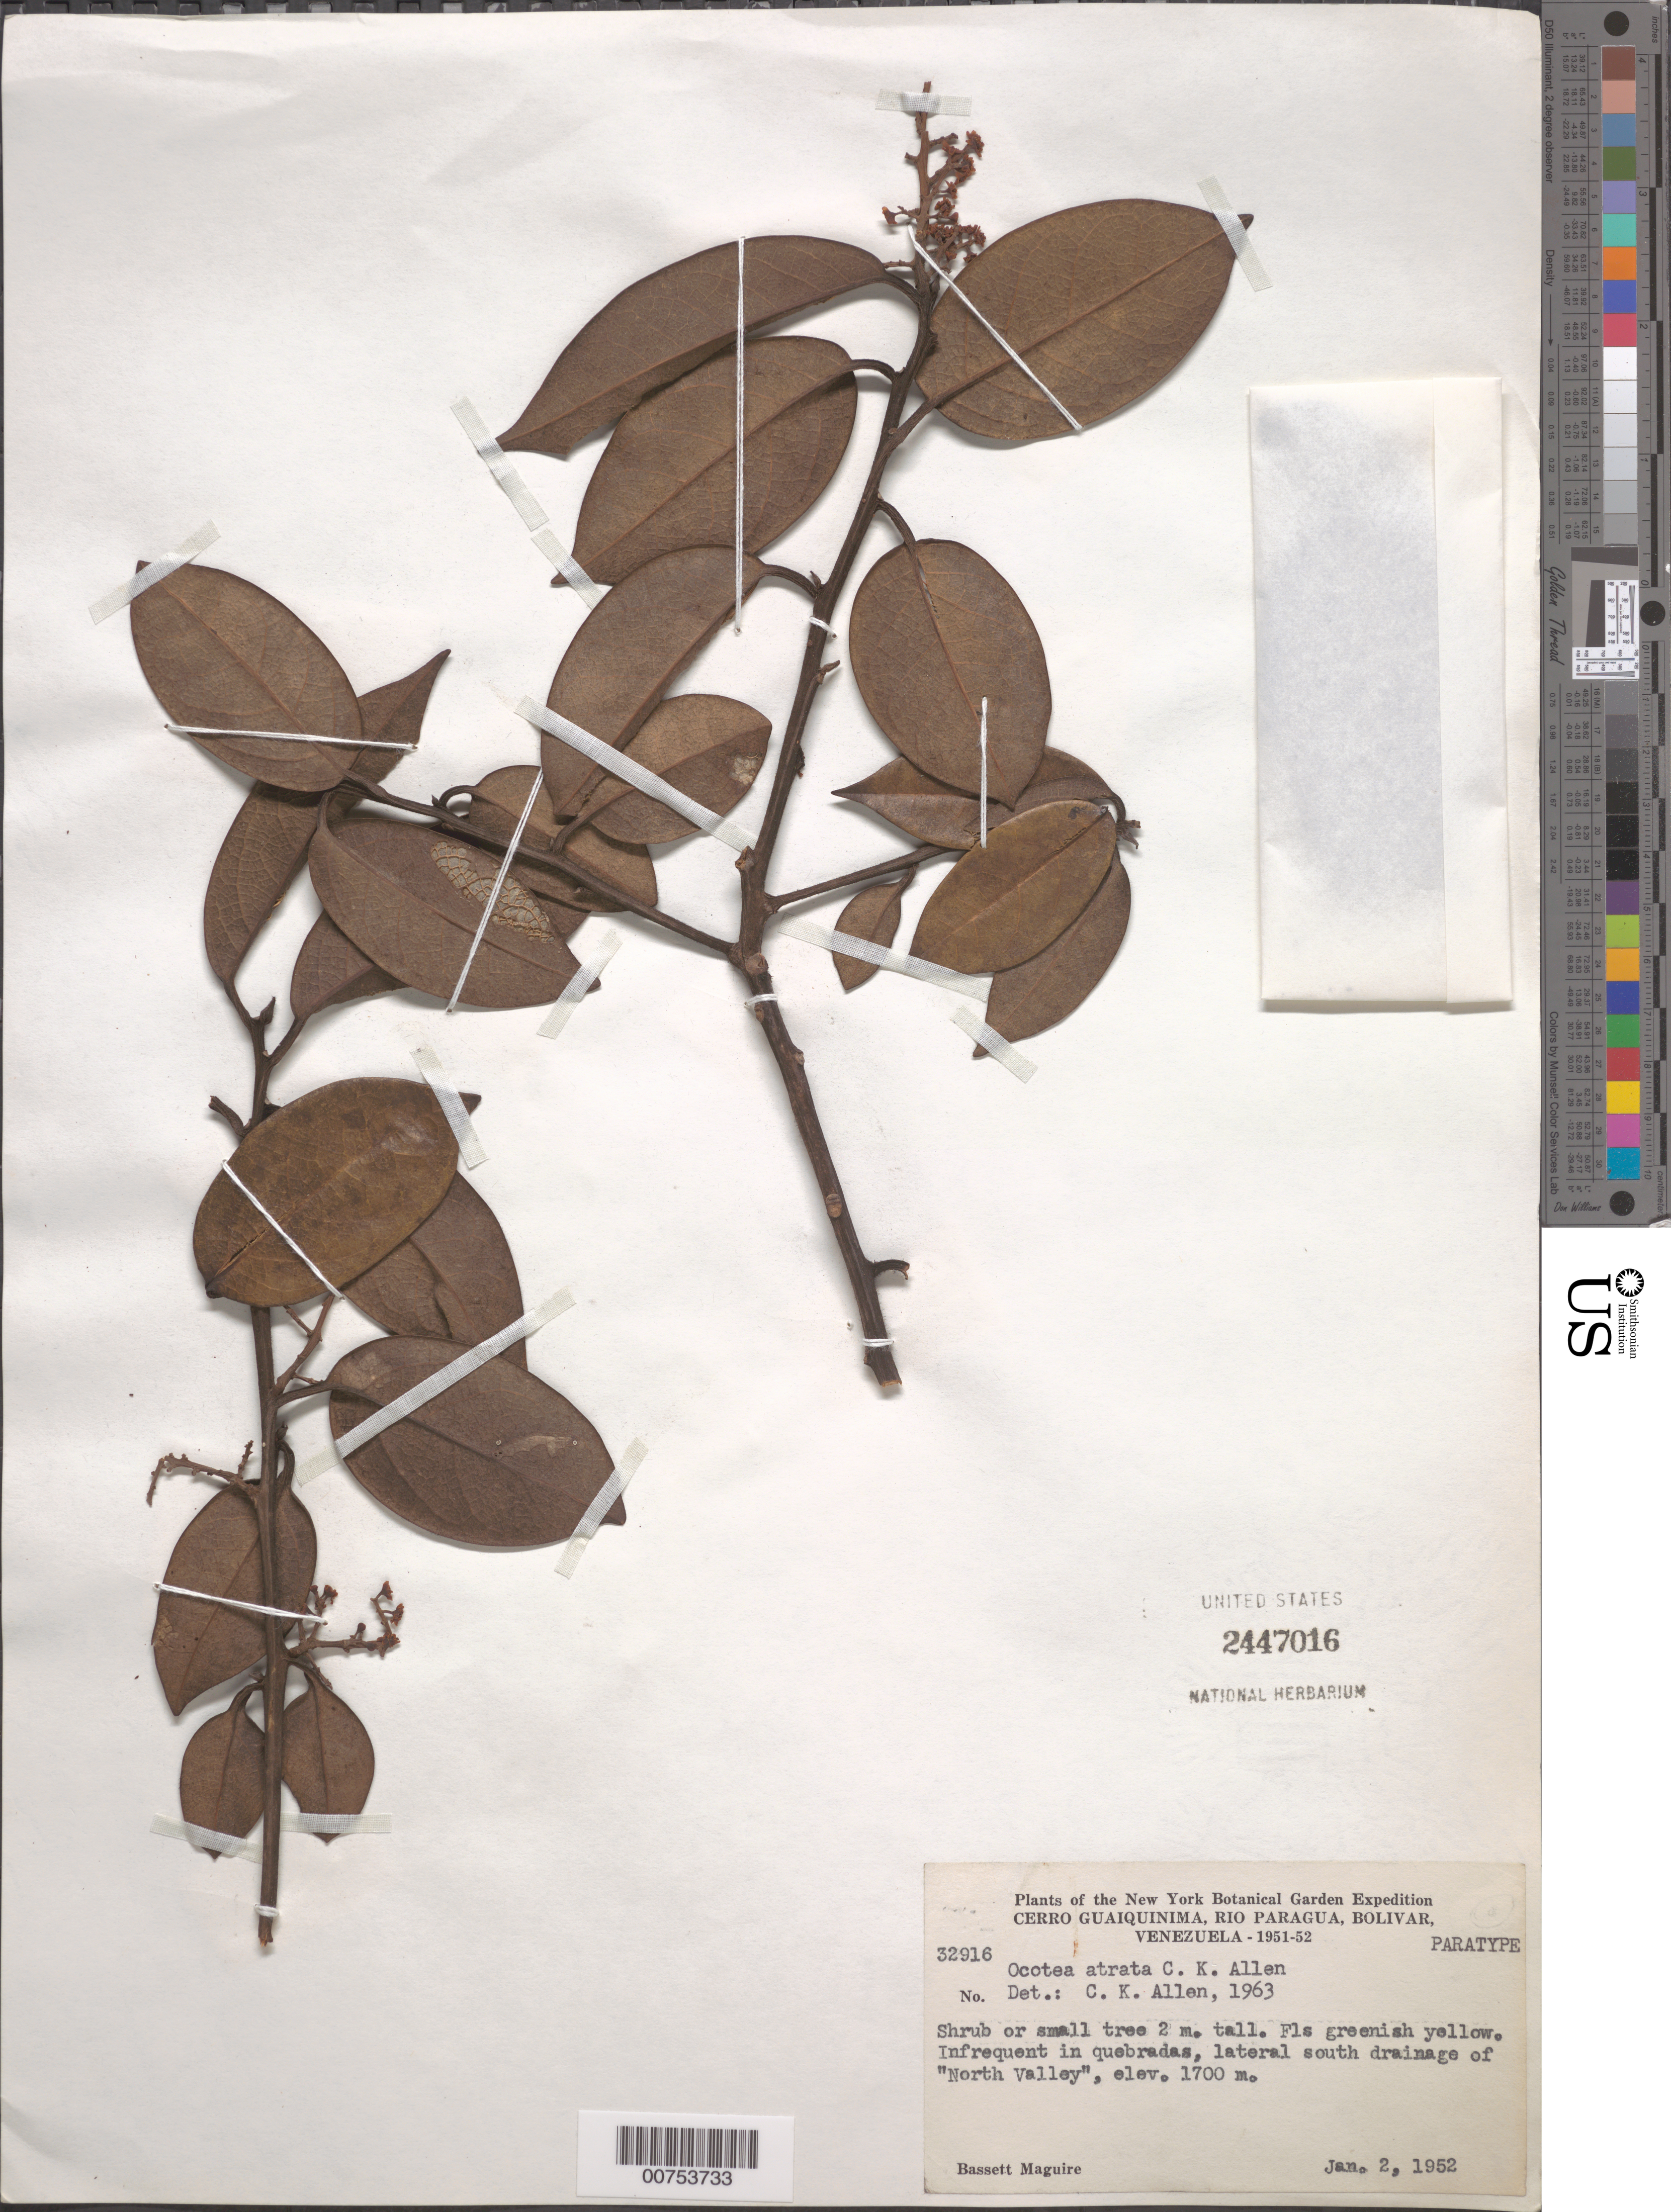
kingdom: Plantae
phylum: Tracheophyta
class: Magnoliopsida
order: Laurales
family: Lauraceae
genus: Ocotea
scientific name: Ocotea atrata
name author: C.K. Allen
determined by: Allen, C. K.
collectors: B. Maguire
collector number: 32916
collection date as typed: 2-Jan-52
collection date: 1952-01-02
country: Venezuela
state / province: Bolívar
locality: Cerro Guaiquinima, Río Paragua, "North Valley"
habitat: Quebradas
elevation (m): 1700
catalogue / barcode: US 2447016